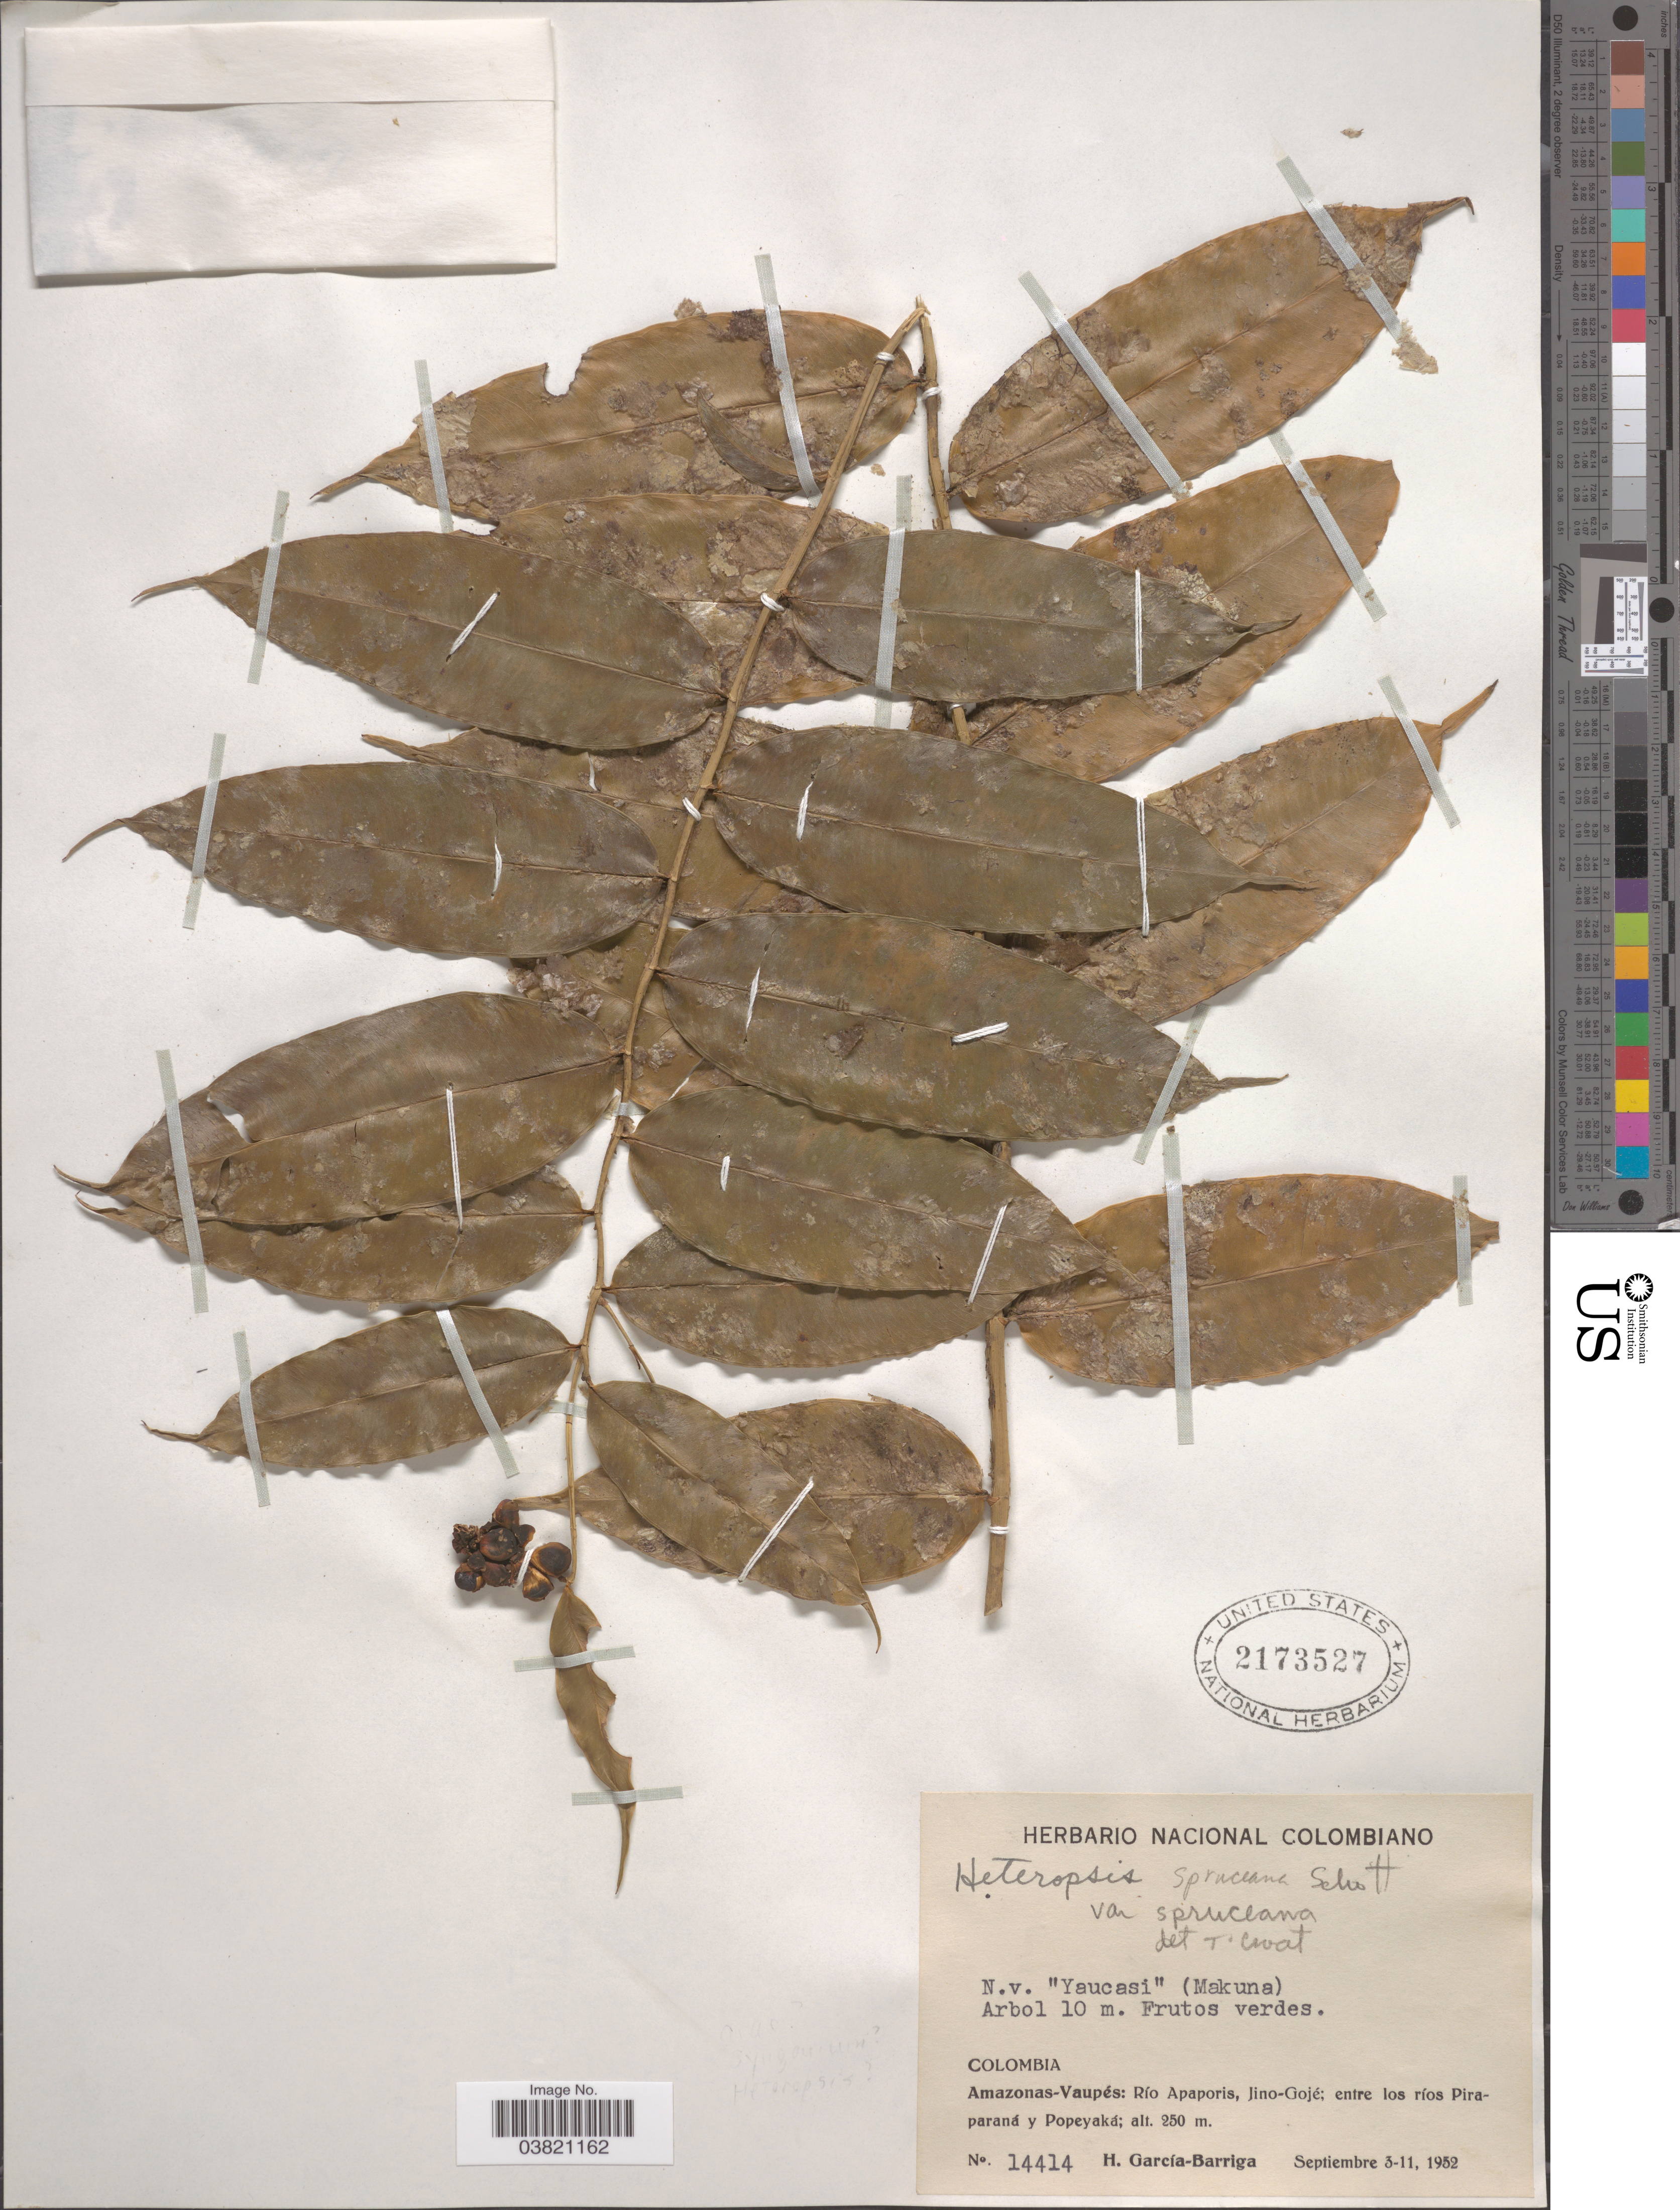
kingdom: Plantae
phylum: Tracheophyta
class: Liliopsida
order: Alismatales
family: Araceae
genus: Heteropsis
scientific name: Heteropsis spruceana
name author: Schott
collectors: H. García Barriga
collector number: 14414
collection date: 1952-09-03/1952-09-11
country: Colombia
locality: Amazonas- Vaupés: Río Apaporis, Jino- Gojé, entre los ríos Piraparaná y Popeyaká.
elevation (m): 250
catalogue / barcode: US 2173527